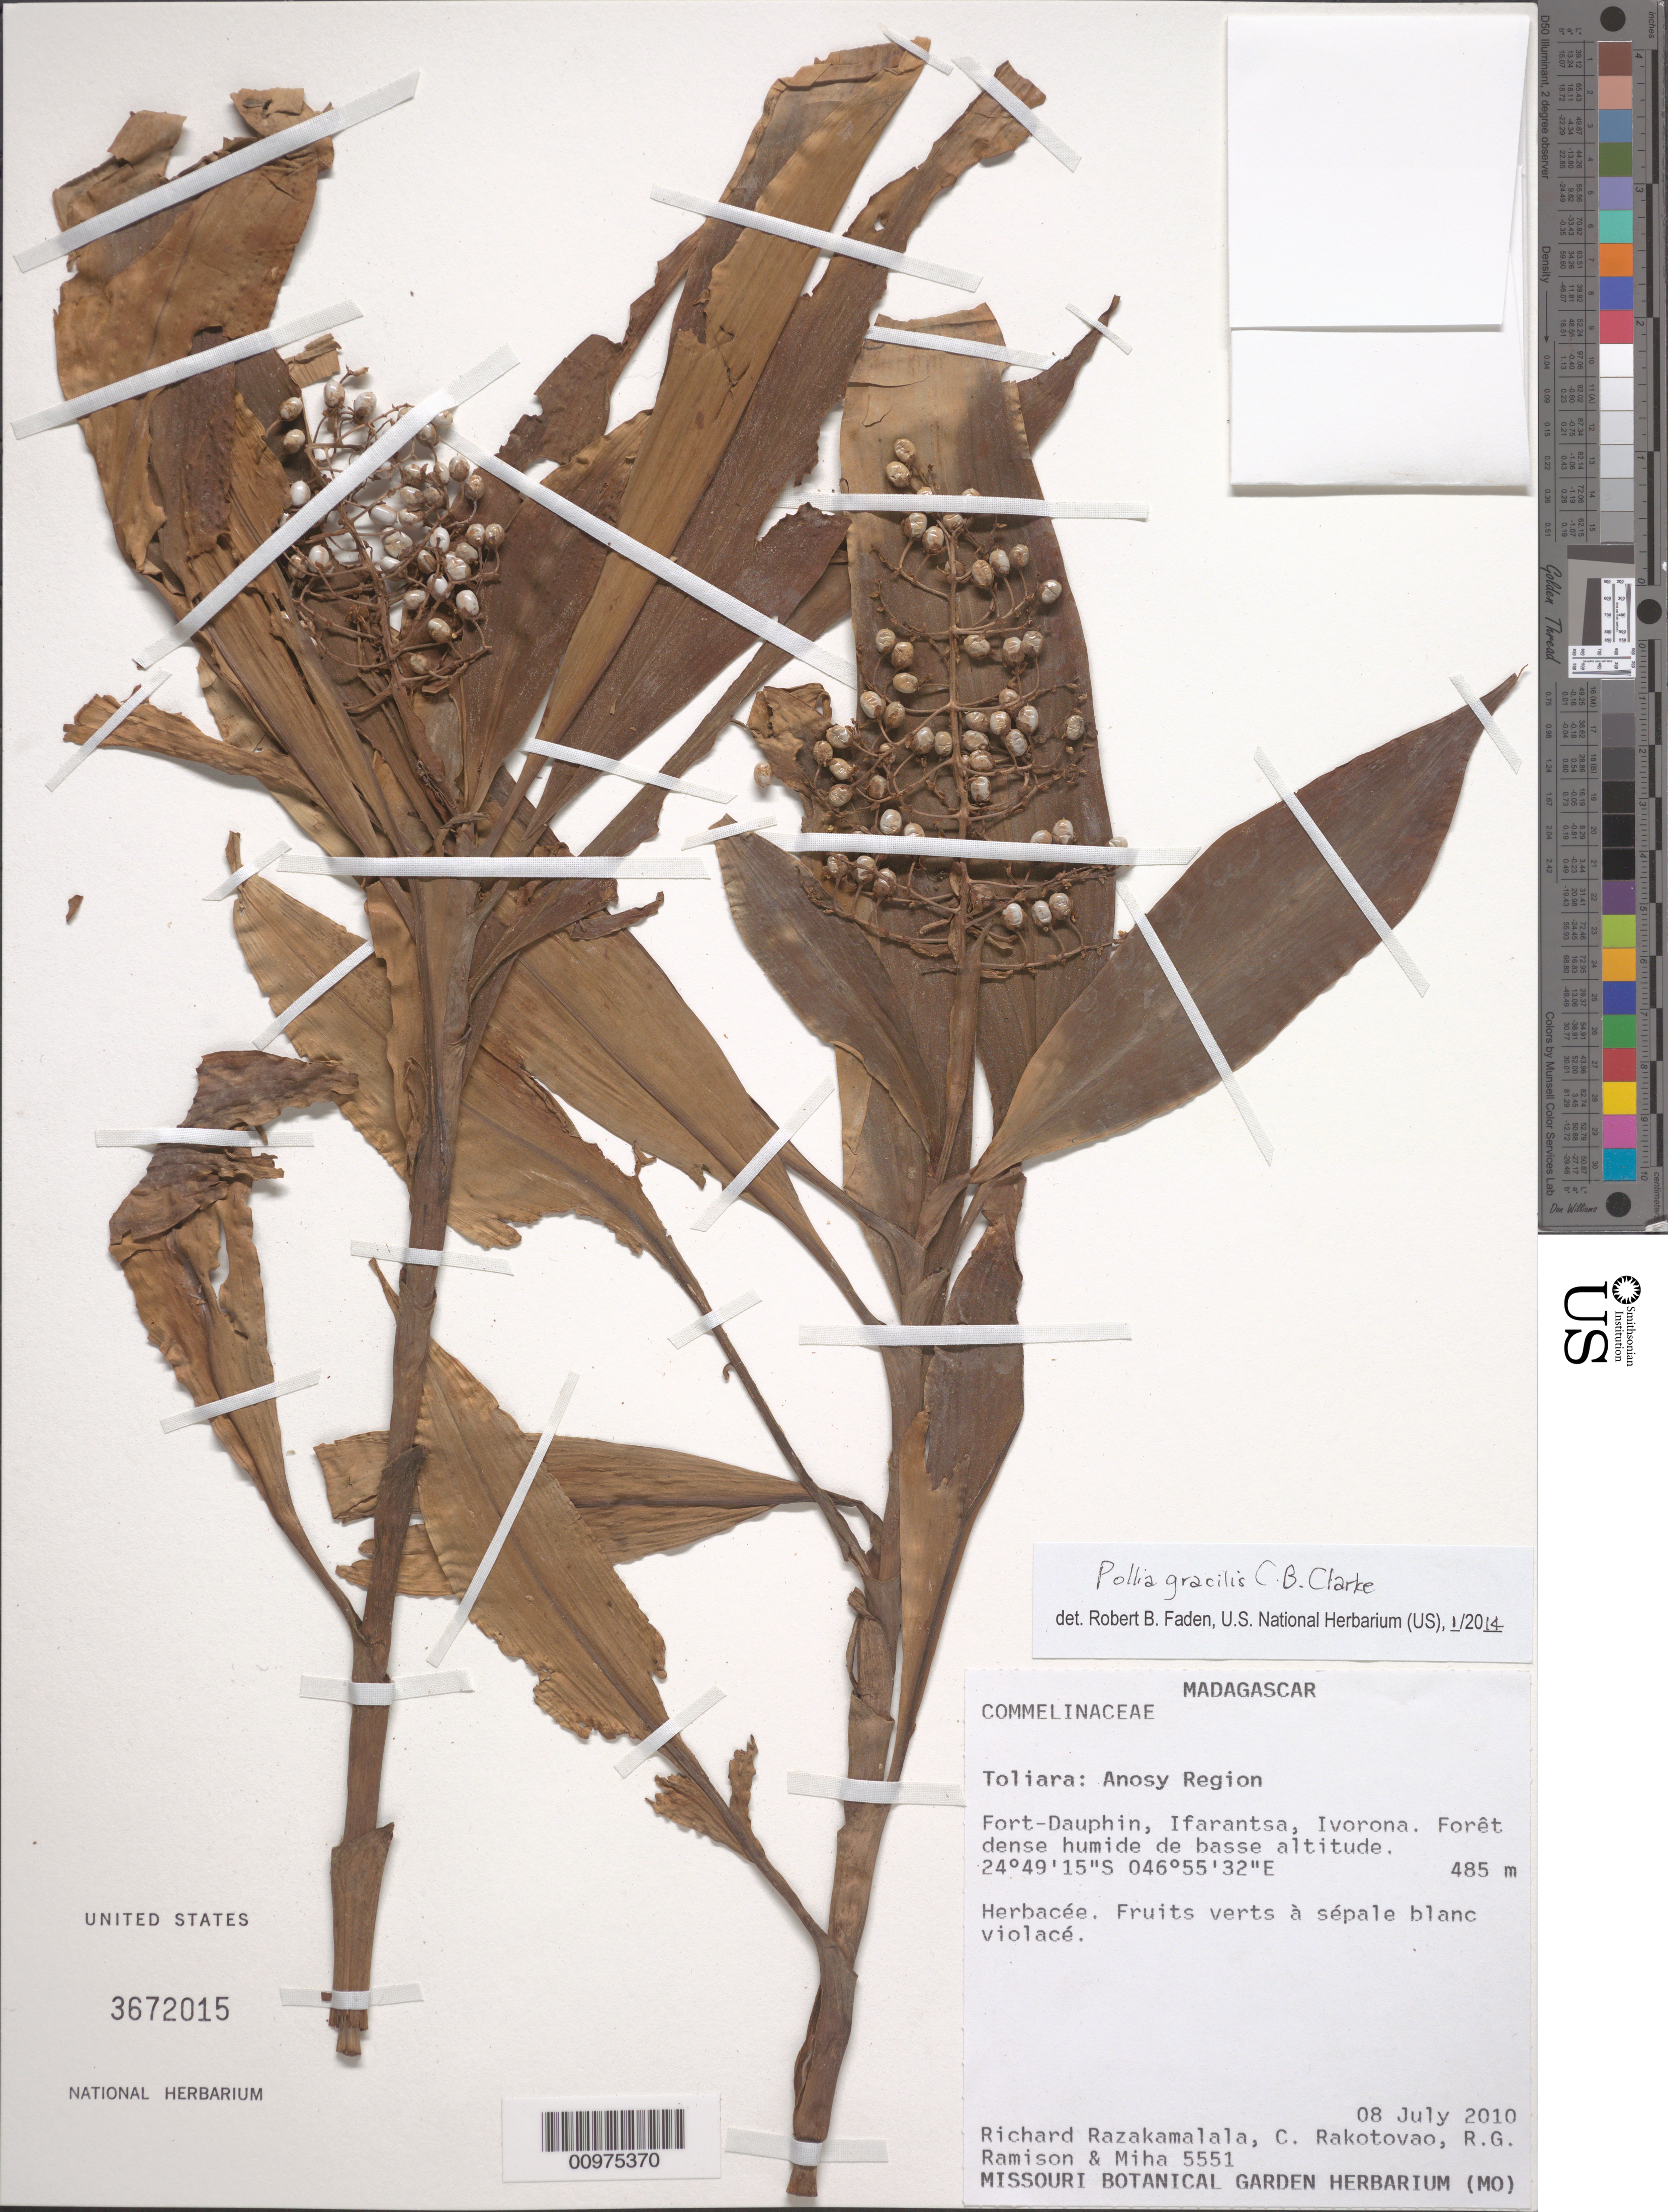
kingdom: Plantae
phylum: Tracheophyta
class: Liliopsida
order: Commelinales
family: Commelinaceae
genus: Pollia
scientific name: Pollia gracilis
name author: C.B. Clarke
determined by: Faden, Robert B., (US), Smithsonian Institution - National Museum of Natural History (UNITED STATES)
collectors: R. Razakamalala et al.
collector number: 5551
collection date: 2010-07-08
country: Madagascar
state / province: Anosy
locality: Ifarantsa, Ivorona. Fort-Dauphin.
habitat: Forêt dense humide de basse altitude.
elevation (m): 485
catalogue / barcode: US 3672015